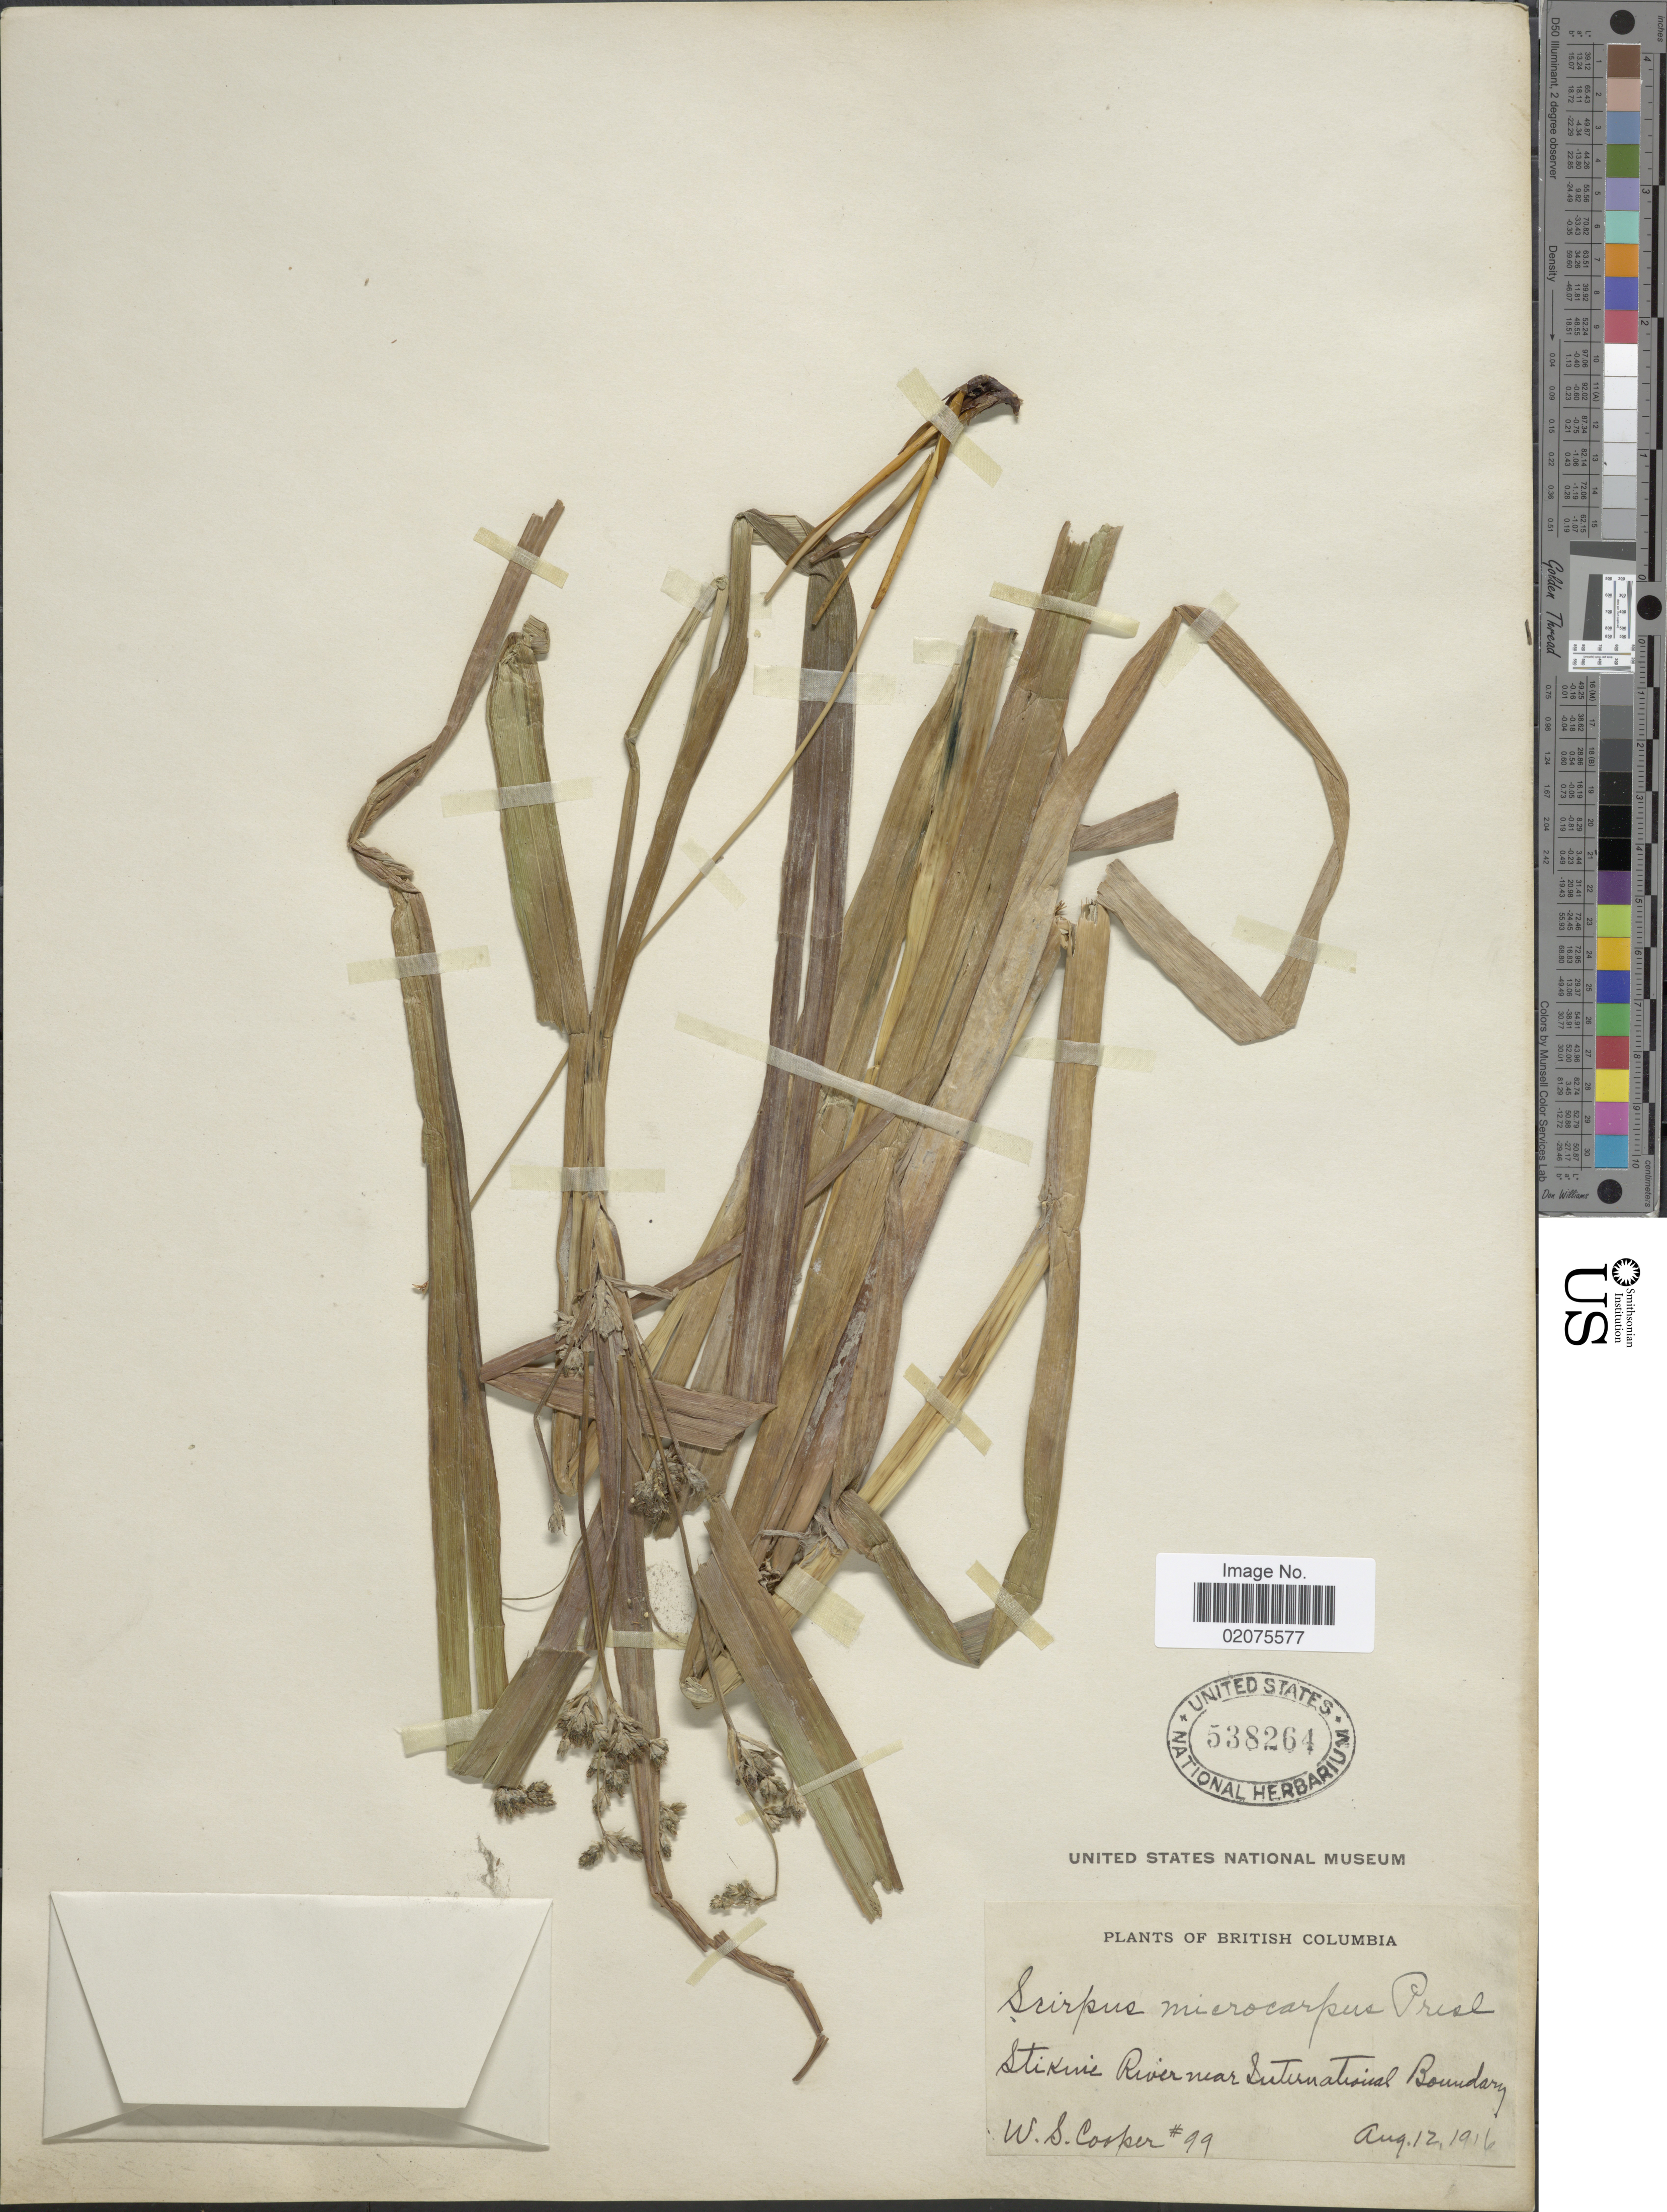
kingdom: Plantae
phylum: Tracheophyta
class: Liliopsida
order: Poales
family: Cyperaceae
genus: Scirpus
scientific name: Scirpus microcarpus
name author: J. Presl & C. Presl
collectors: W. Cooper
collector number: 99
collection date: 1916-08-12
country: Canada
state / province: British Columbia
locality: Stikine River near International Boundary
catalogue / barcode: US 538264